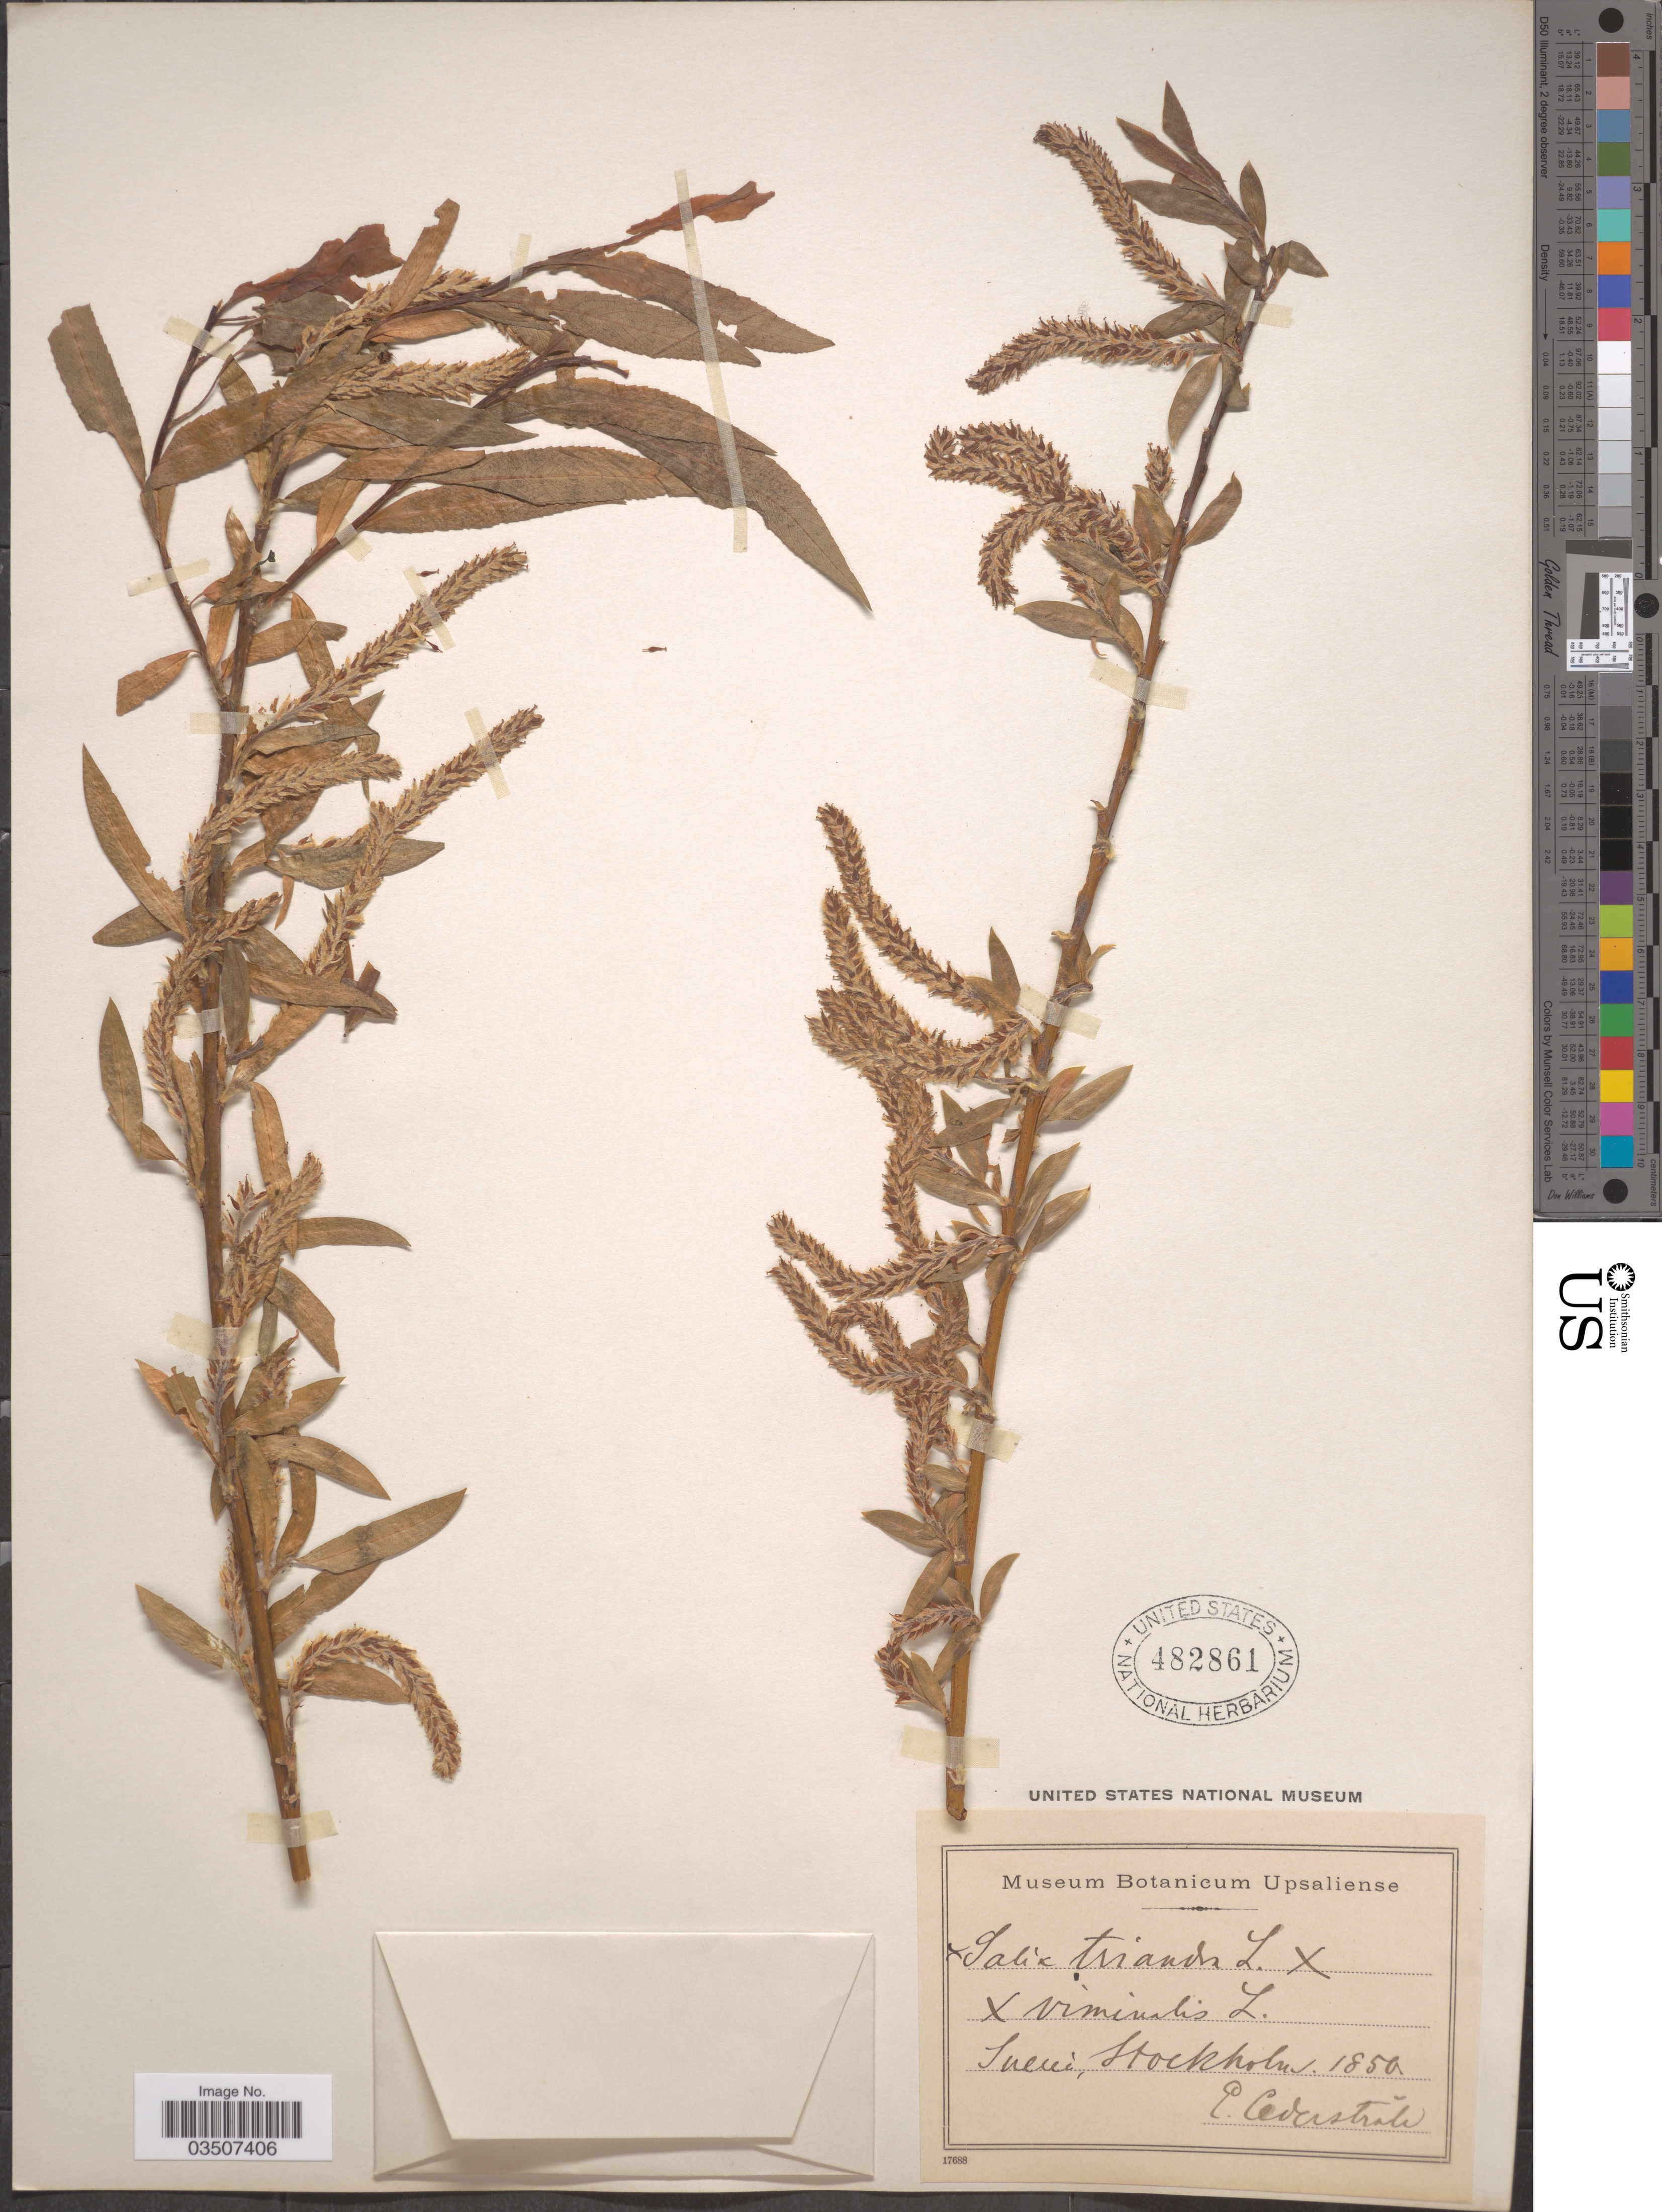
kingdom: Plantae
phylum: Tracheophyta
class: Magnoliopsida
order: Malpighiales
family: Salicaceae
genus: Salix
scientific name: Salix triandra x S. viminalis L.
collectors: E. Cedustrale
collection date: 1850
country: Sweden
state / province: Stockholm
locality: Suecia, Stockholms.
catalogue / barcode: US 482861